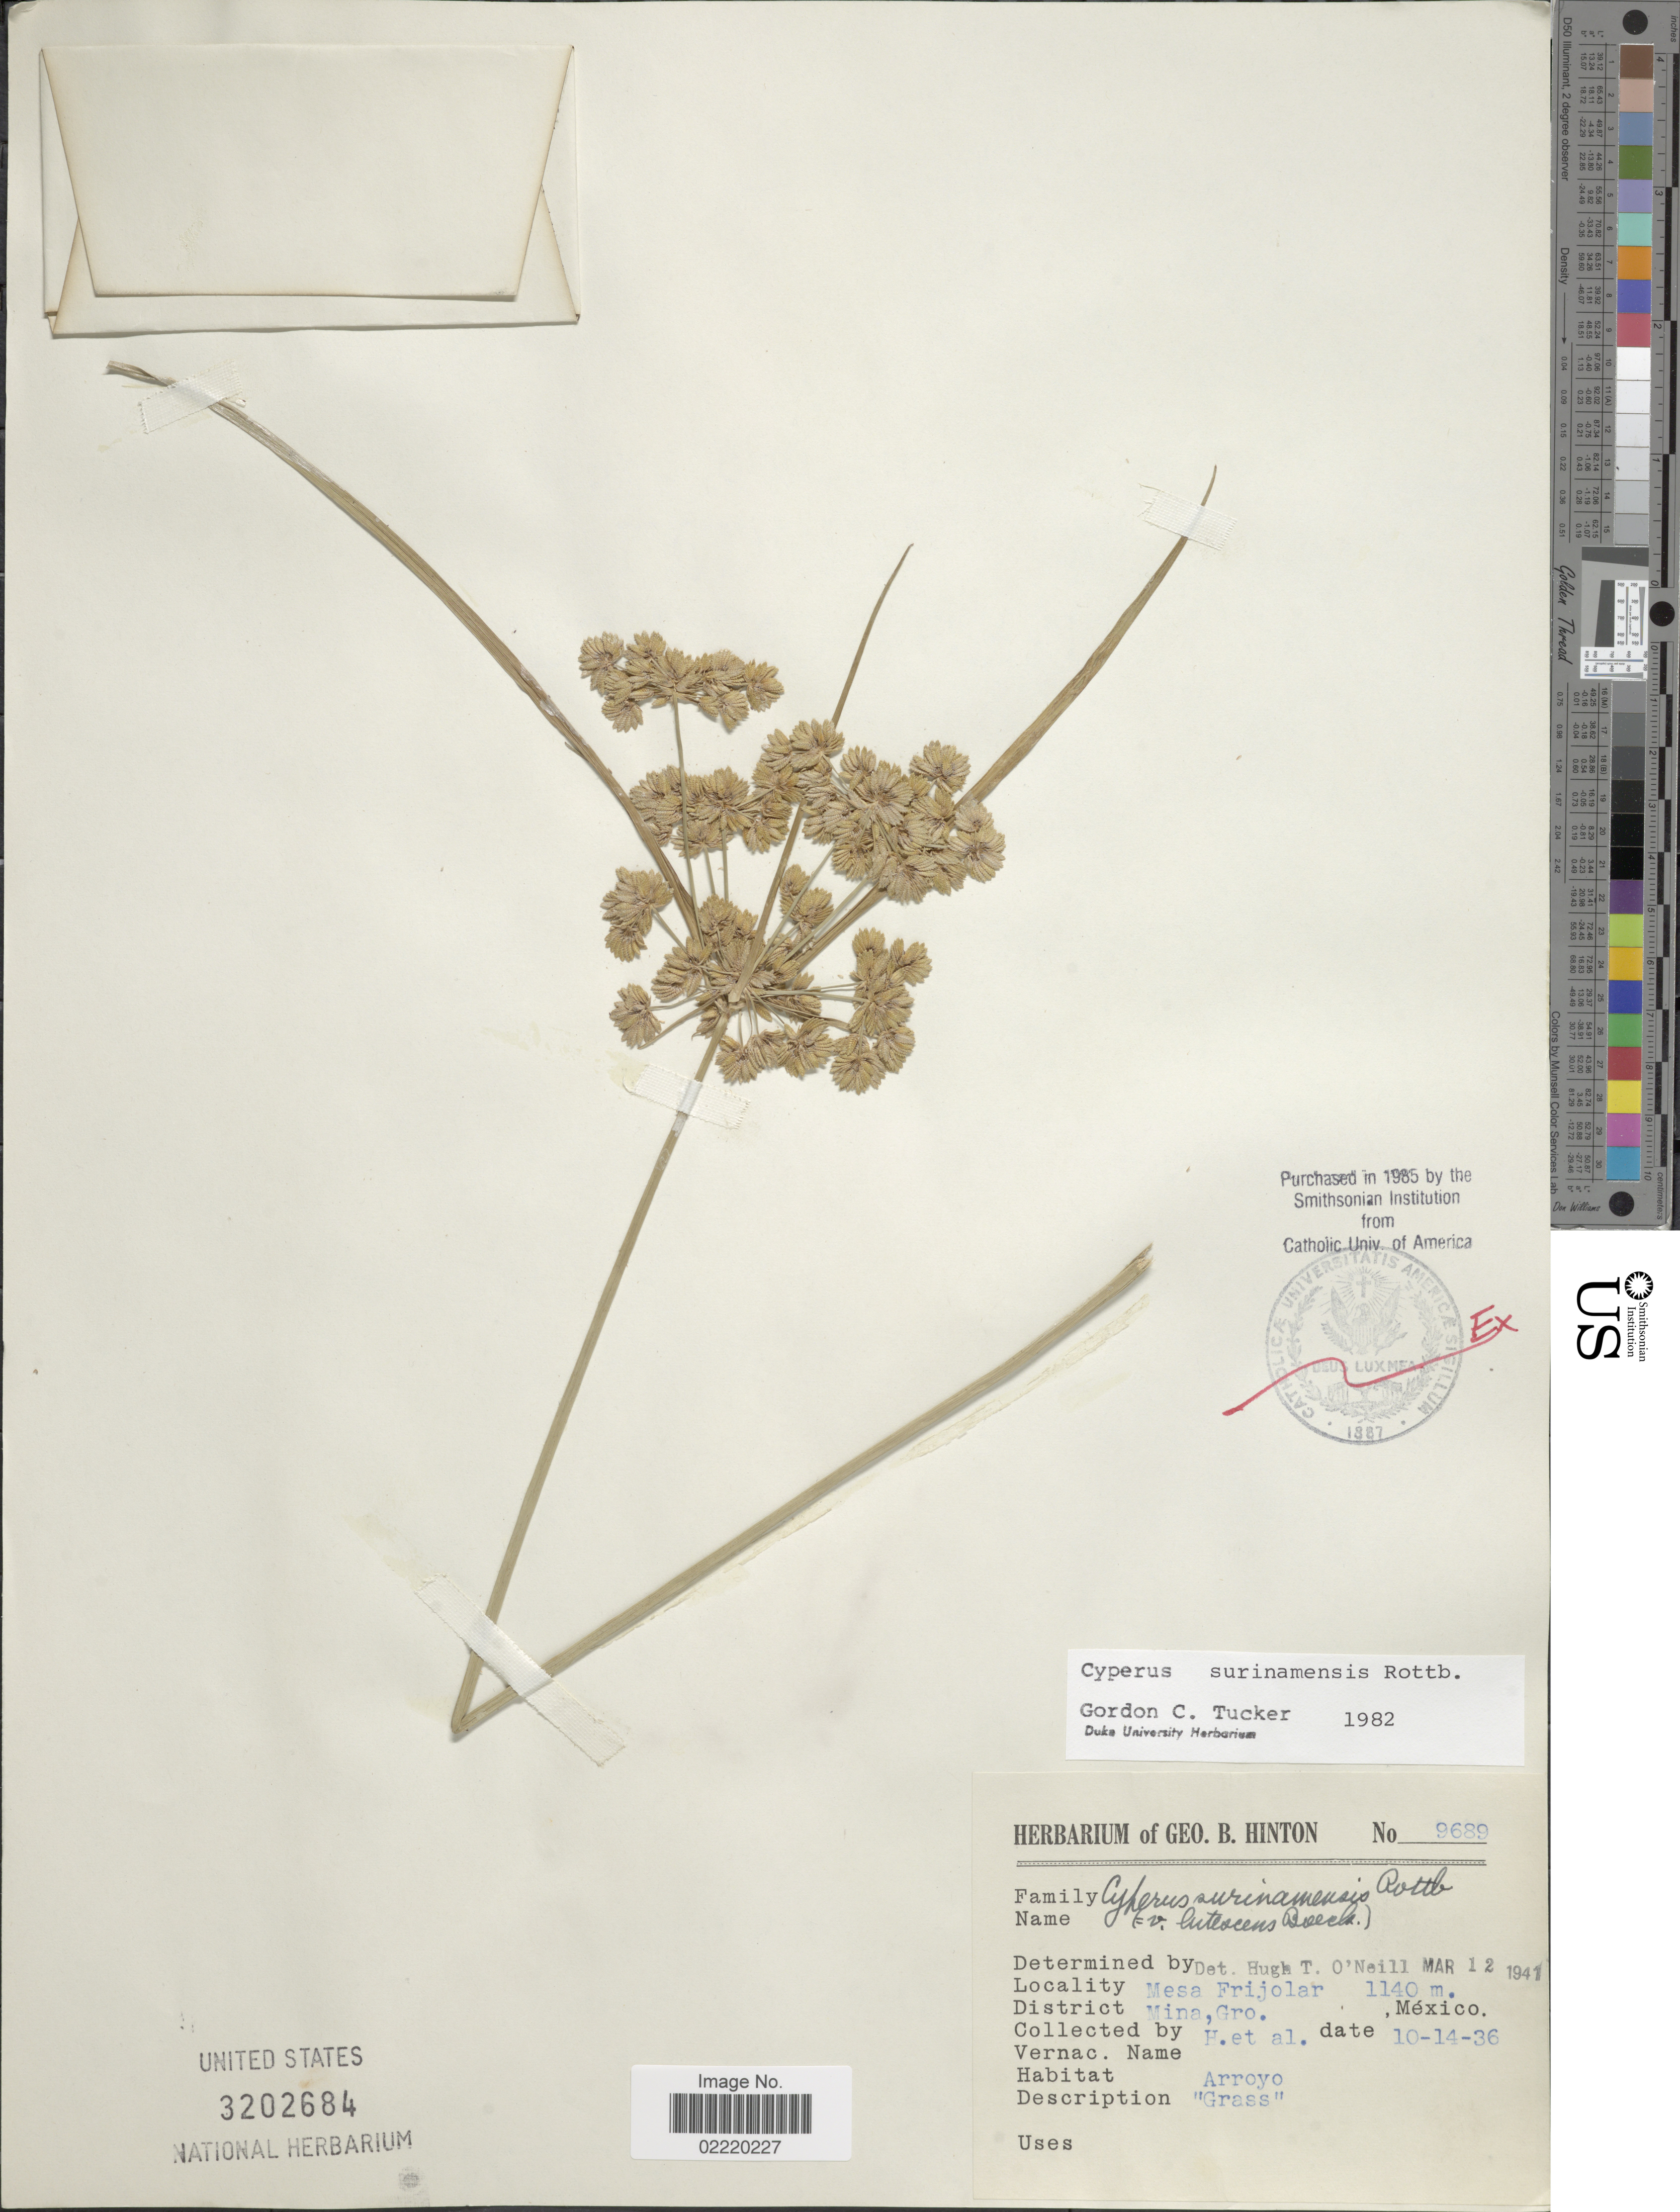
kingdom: Plantae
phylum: Tracheophyta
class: Liliopsida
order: Poales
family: Cyperaceae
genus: Cyperus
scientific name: Cyperus surinamensis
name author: Rottb.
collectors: G. B. Hinton & et al.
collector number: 9689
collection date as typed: Transcribed d/m/y: 14/10/36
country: Mexico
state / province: Guerrero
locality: Meda Frijolar, District Mina, Gro.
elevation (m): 1140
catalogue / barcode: US 3202684